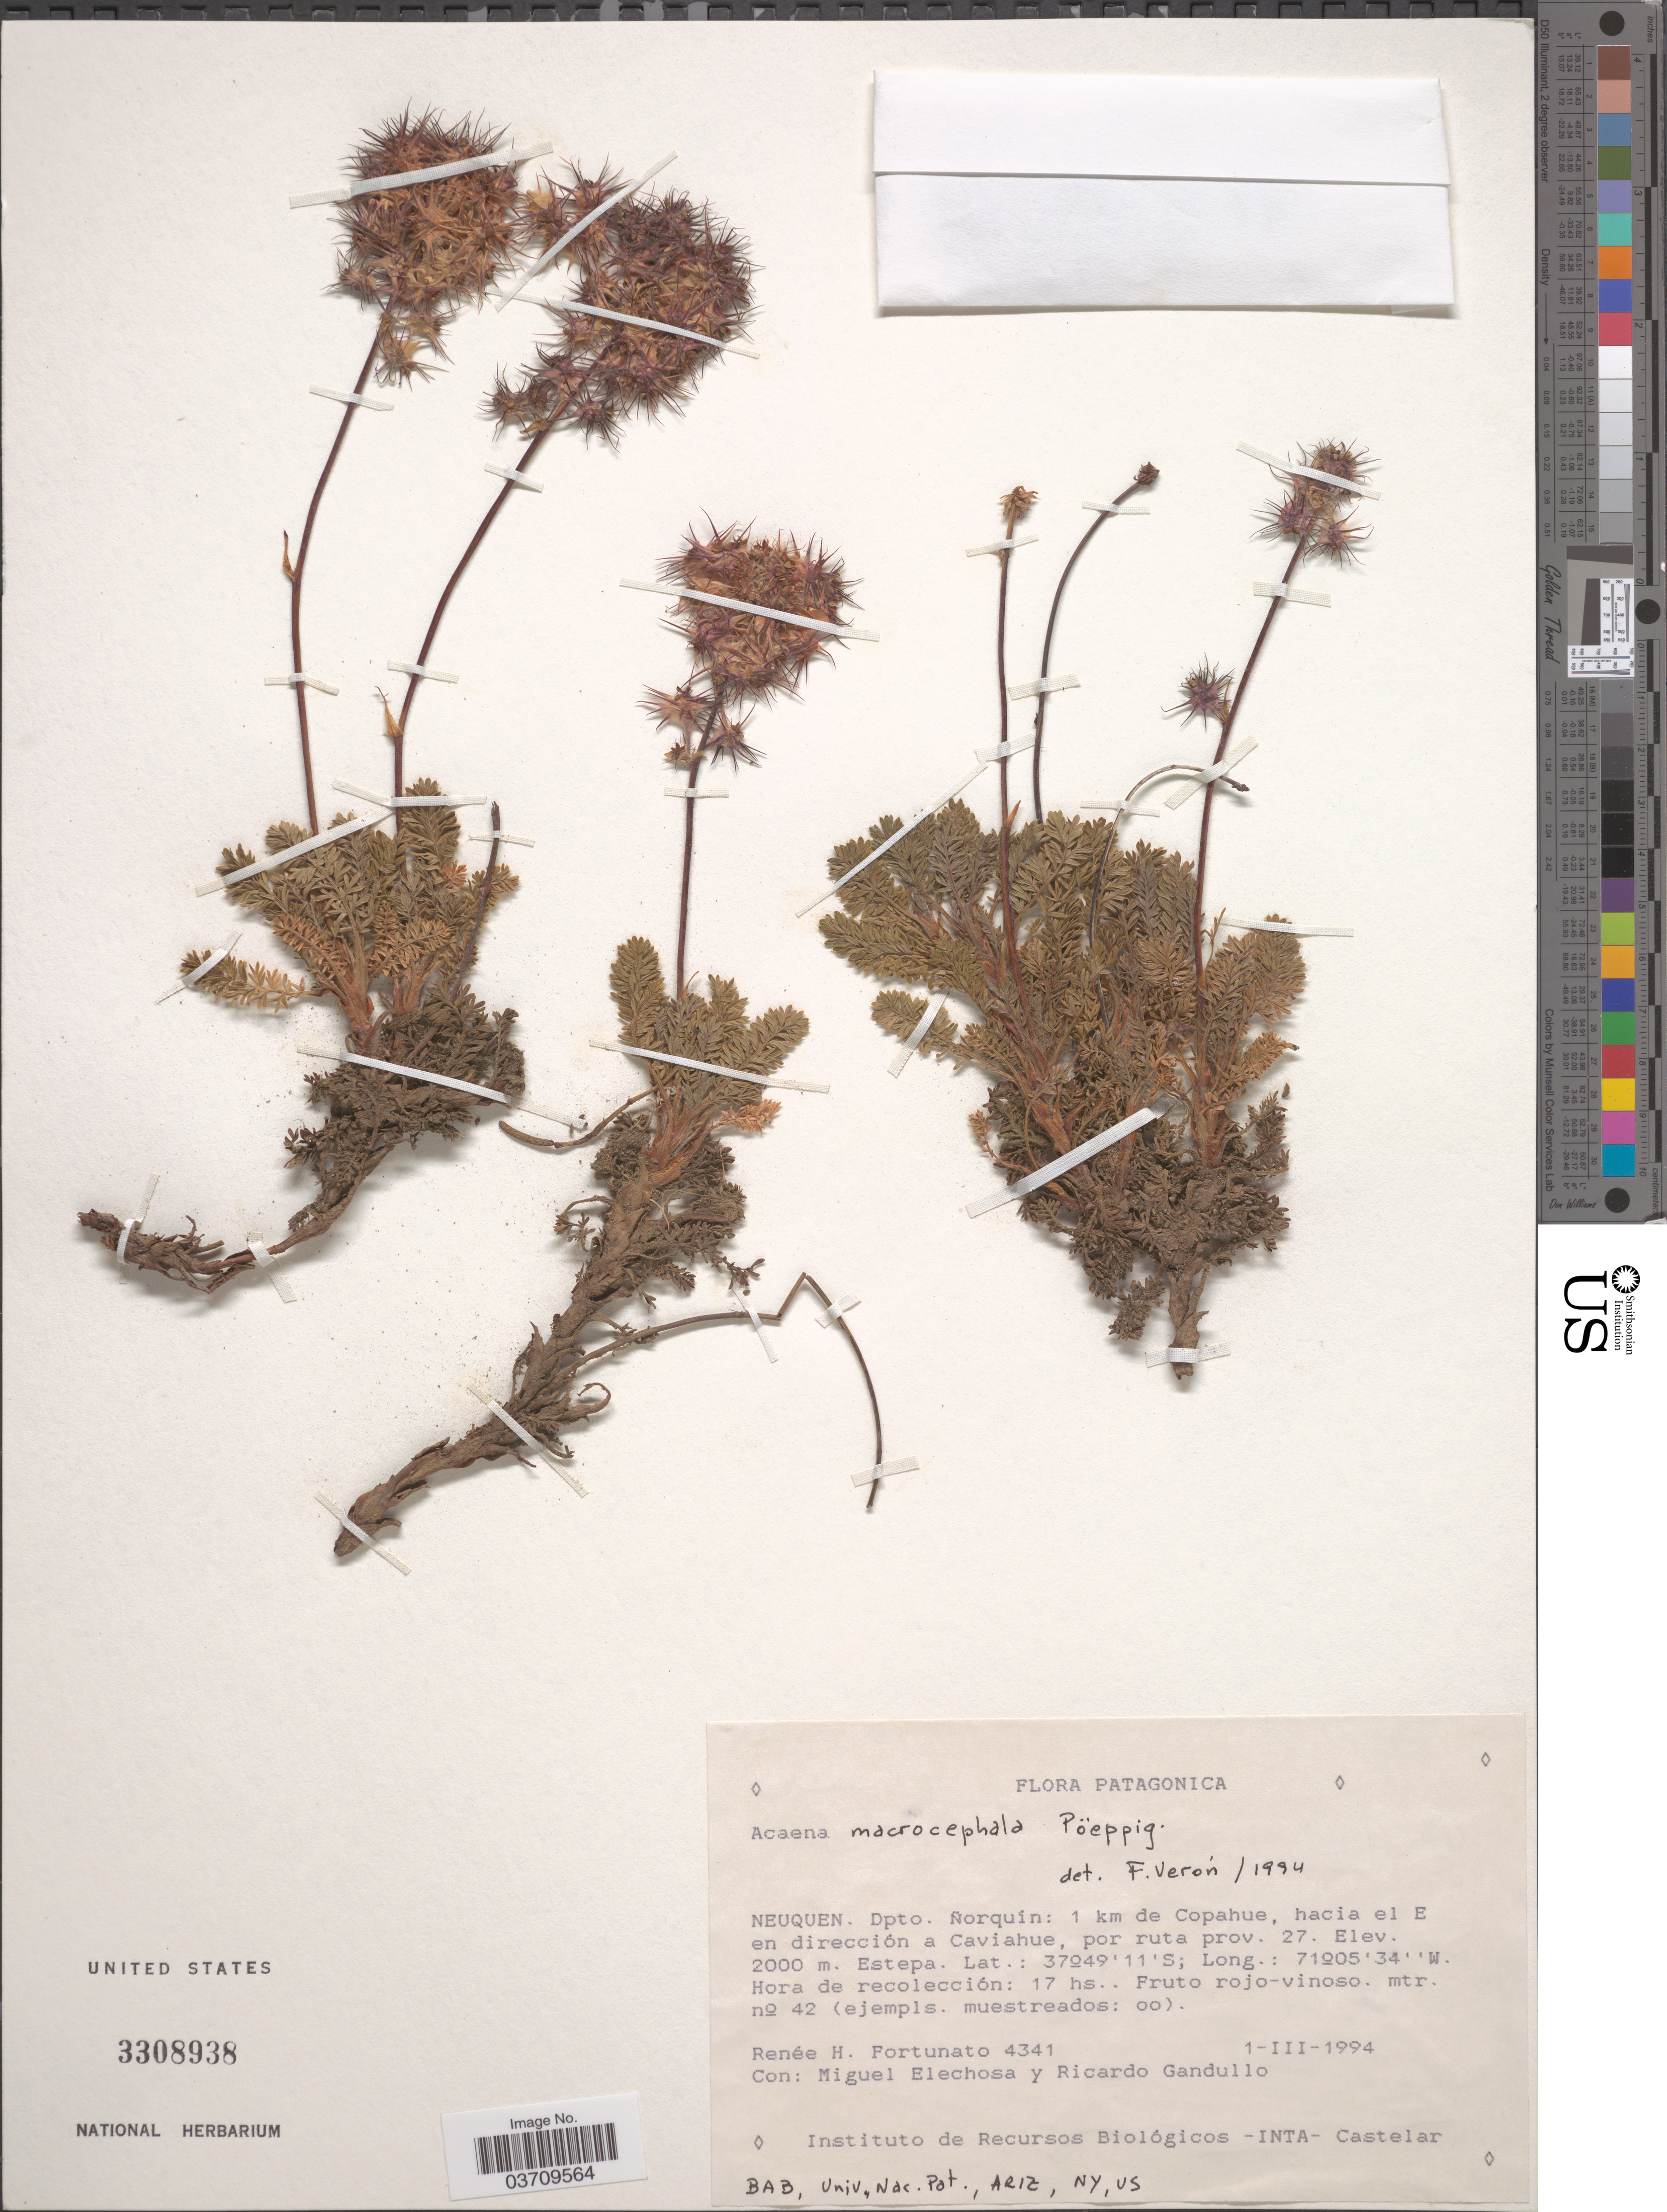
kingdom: Plantae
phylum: Tracheophyta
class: Magnoliopsida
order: Rosales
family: Rosaceae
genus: Acaena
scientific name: Acaena macrocephala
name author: Poepp.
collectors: R. H. Fortunato, M. Elechosa & R. Gandullo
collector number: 4341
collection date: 1994-03-01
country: Argentina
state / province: Neuquen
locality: Patagonica. Dpto. Ñorquín: 1 km de Copahue, hacia el E en dirección a Caviahue, por ruta prov. 27.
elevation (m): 2000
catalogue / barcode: US 3308938